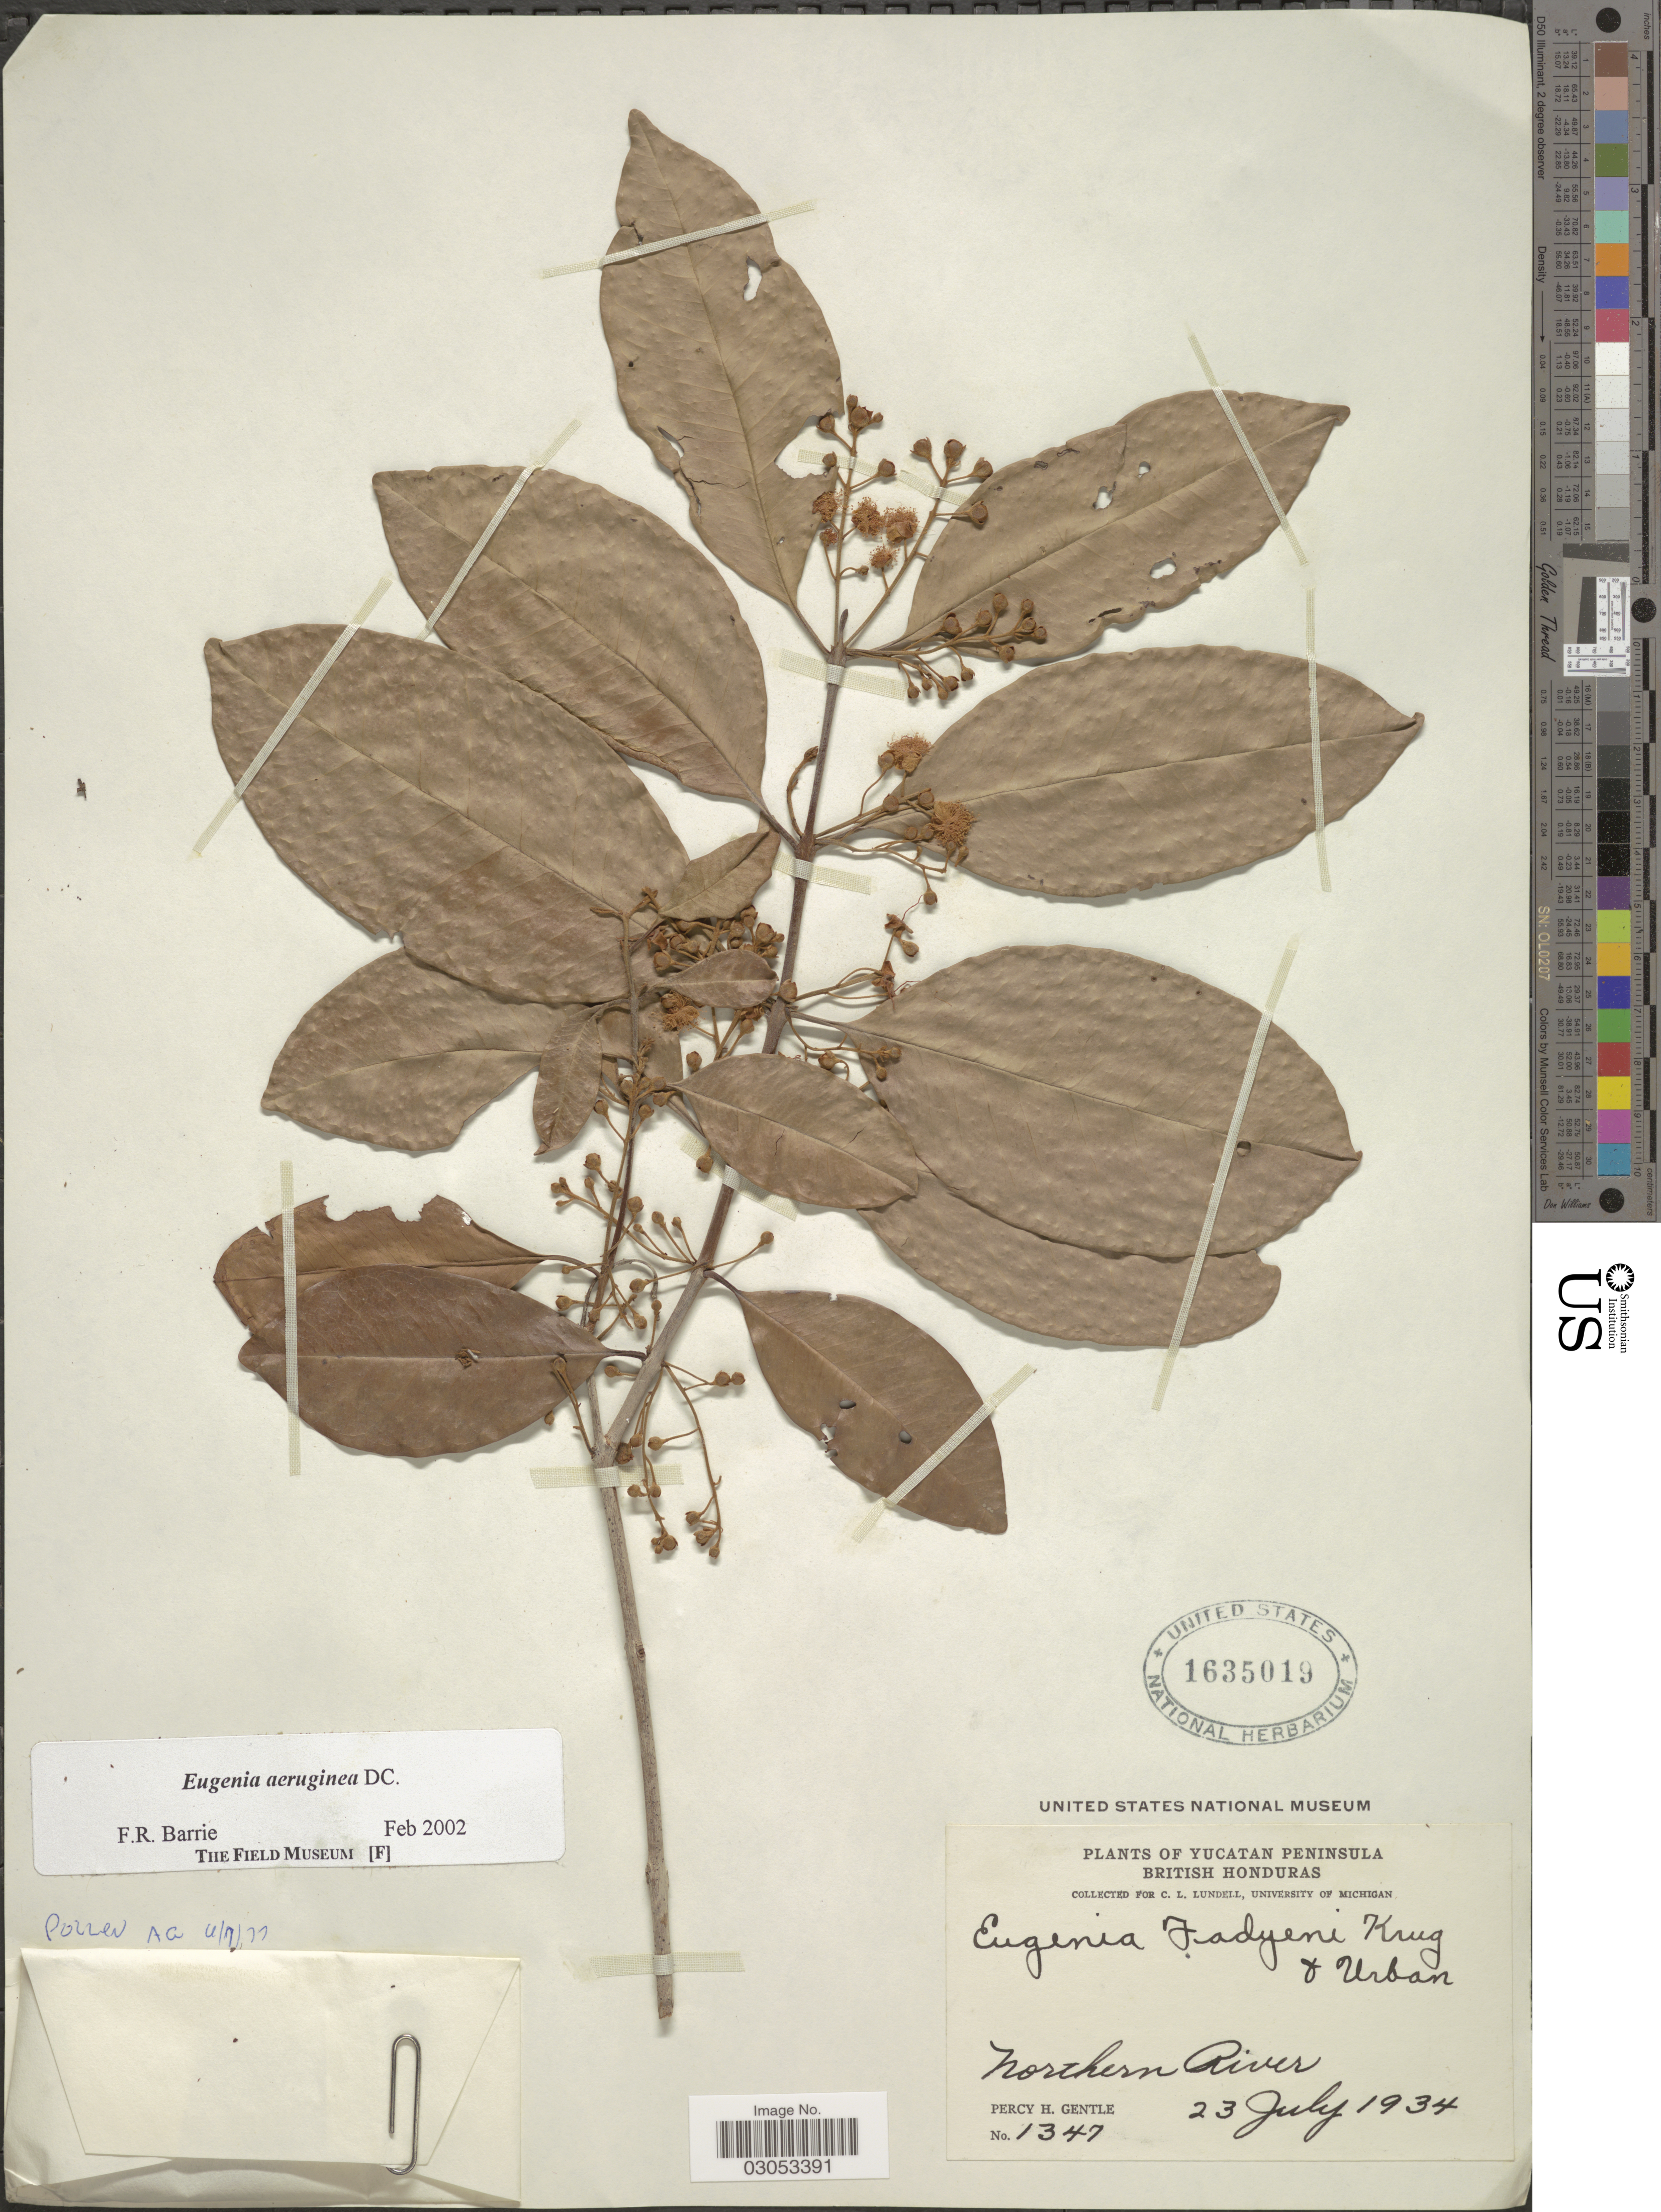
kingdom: Plantae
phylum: Tracheophyta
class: Magnoliopsida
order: Myrtales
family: Myrtaceae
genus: Eugenia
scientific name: Eugenia aeruginea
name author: DC.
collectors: P. H. Gentle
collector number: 1347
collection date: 1934-07-23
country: Belize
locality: Yucatan Peninsula, British Honduras, Northern River.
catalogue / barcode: US 1635019